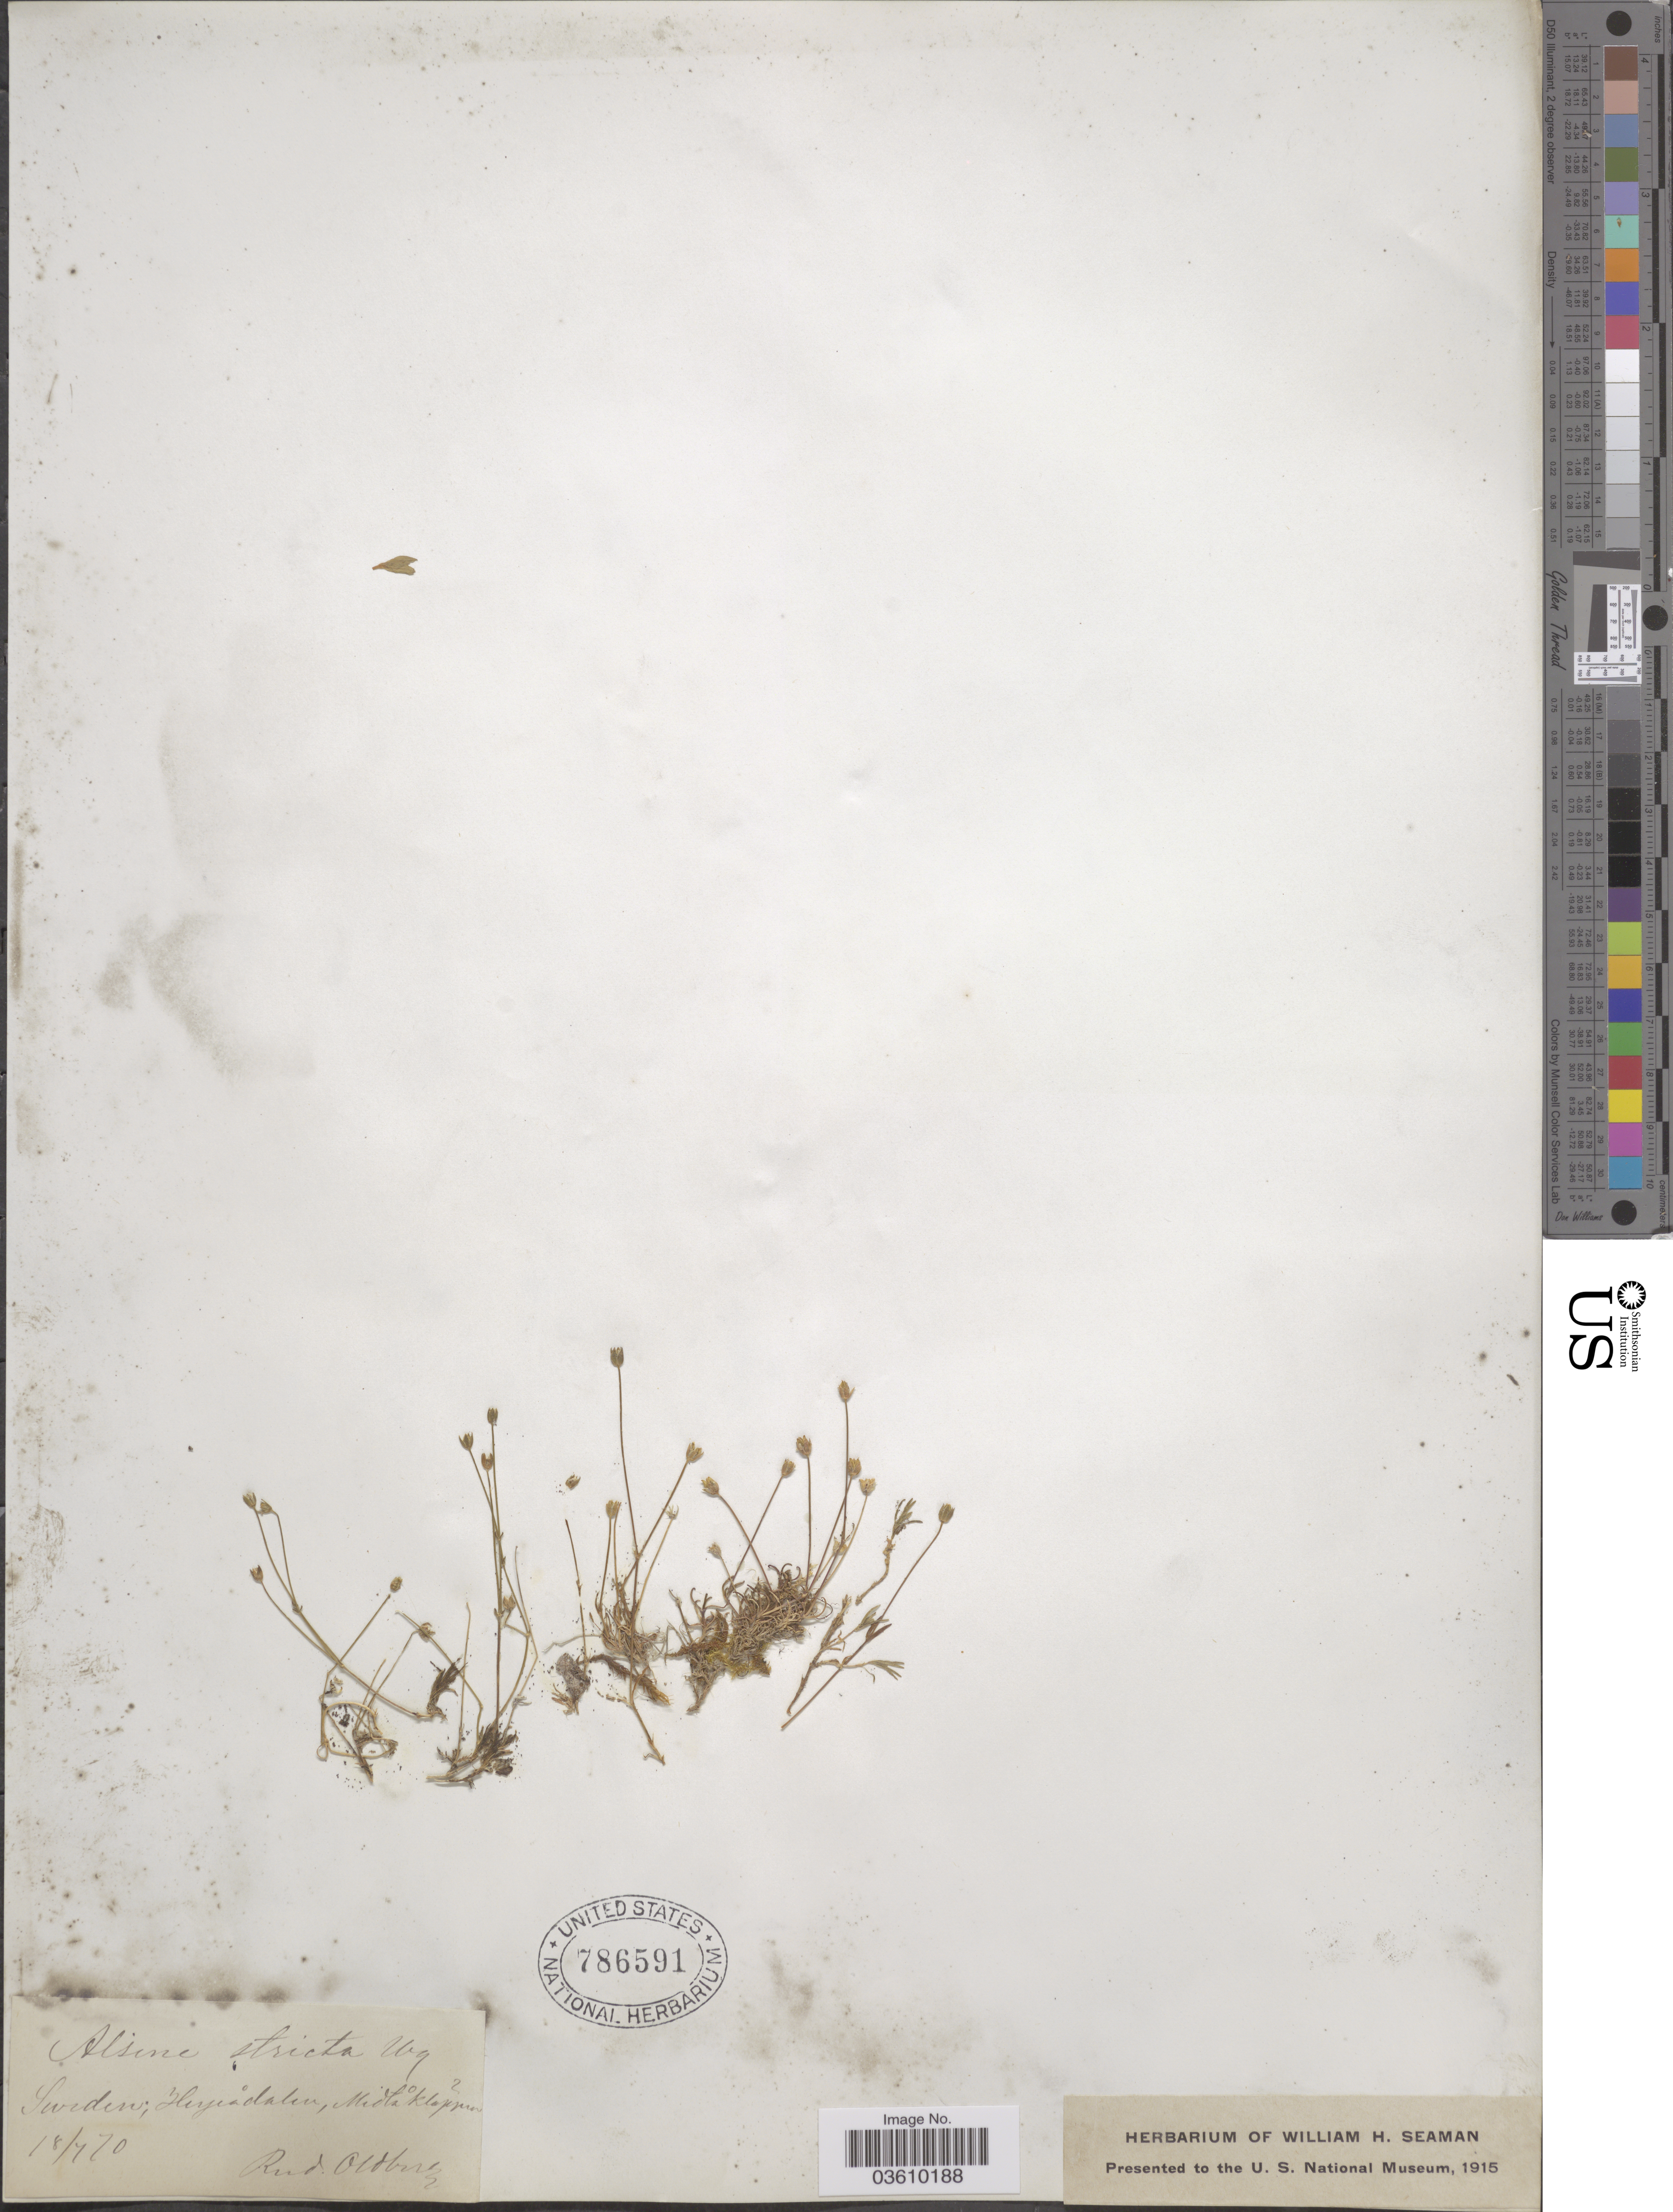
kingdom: Plantae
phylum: Tracheophyta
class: Magnoliopsida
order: Caryophyllales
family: Caryophyllaceae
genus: Stellaria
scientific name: Stellaria stricta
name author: Richardson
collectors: R. Oldberg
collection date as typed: Transcribed d/m/y: 18/7/70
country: Sweden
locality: Herjeådalen, Midtaklappen.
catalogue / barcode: US 786591